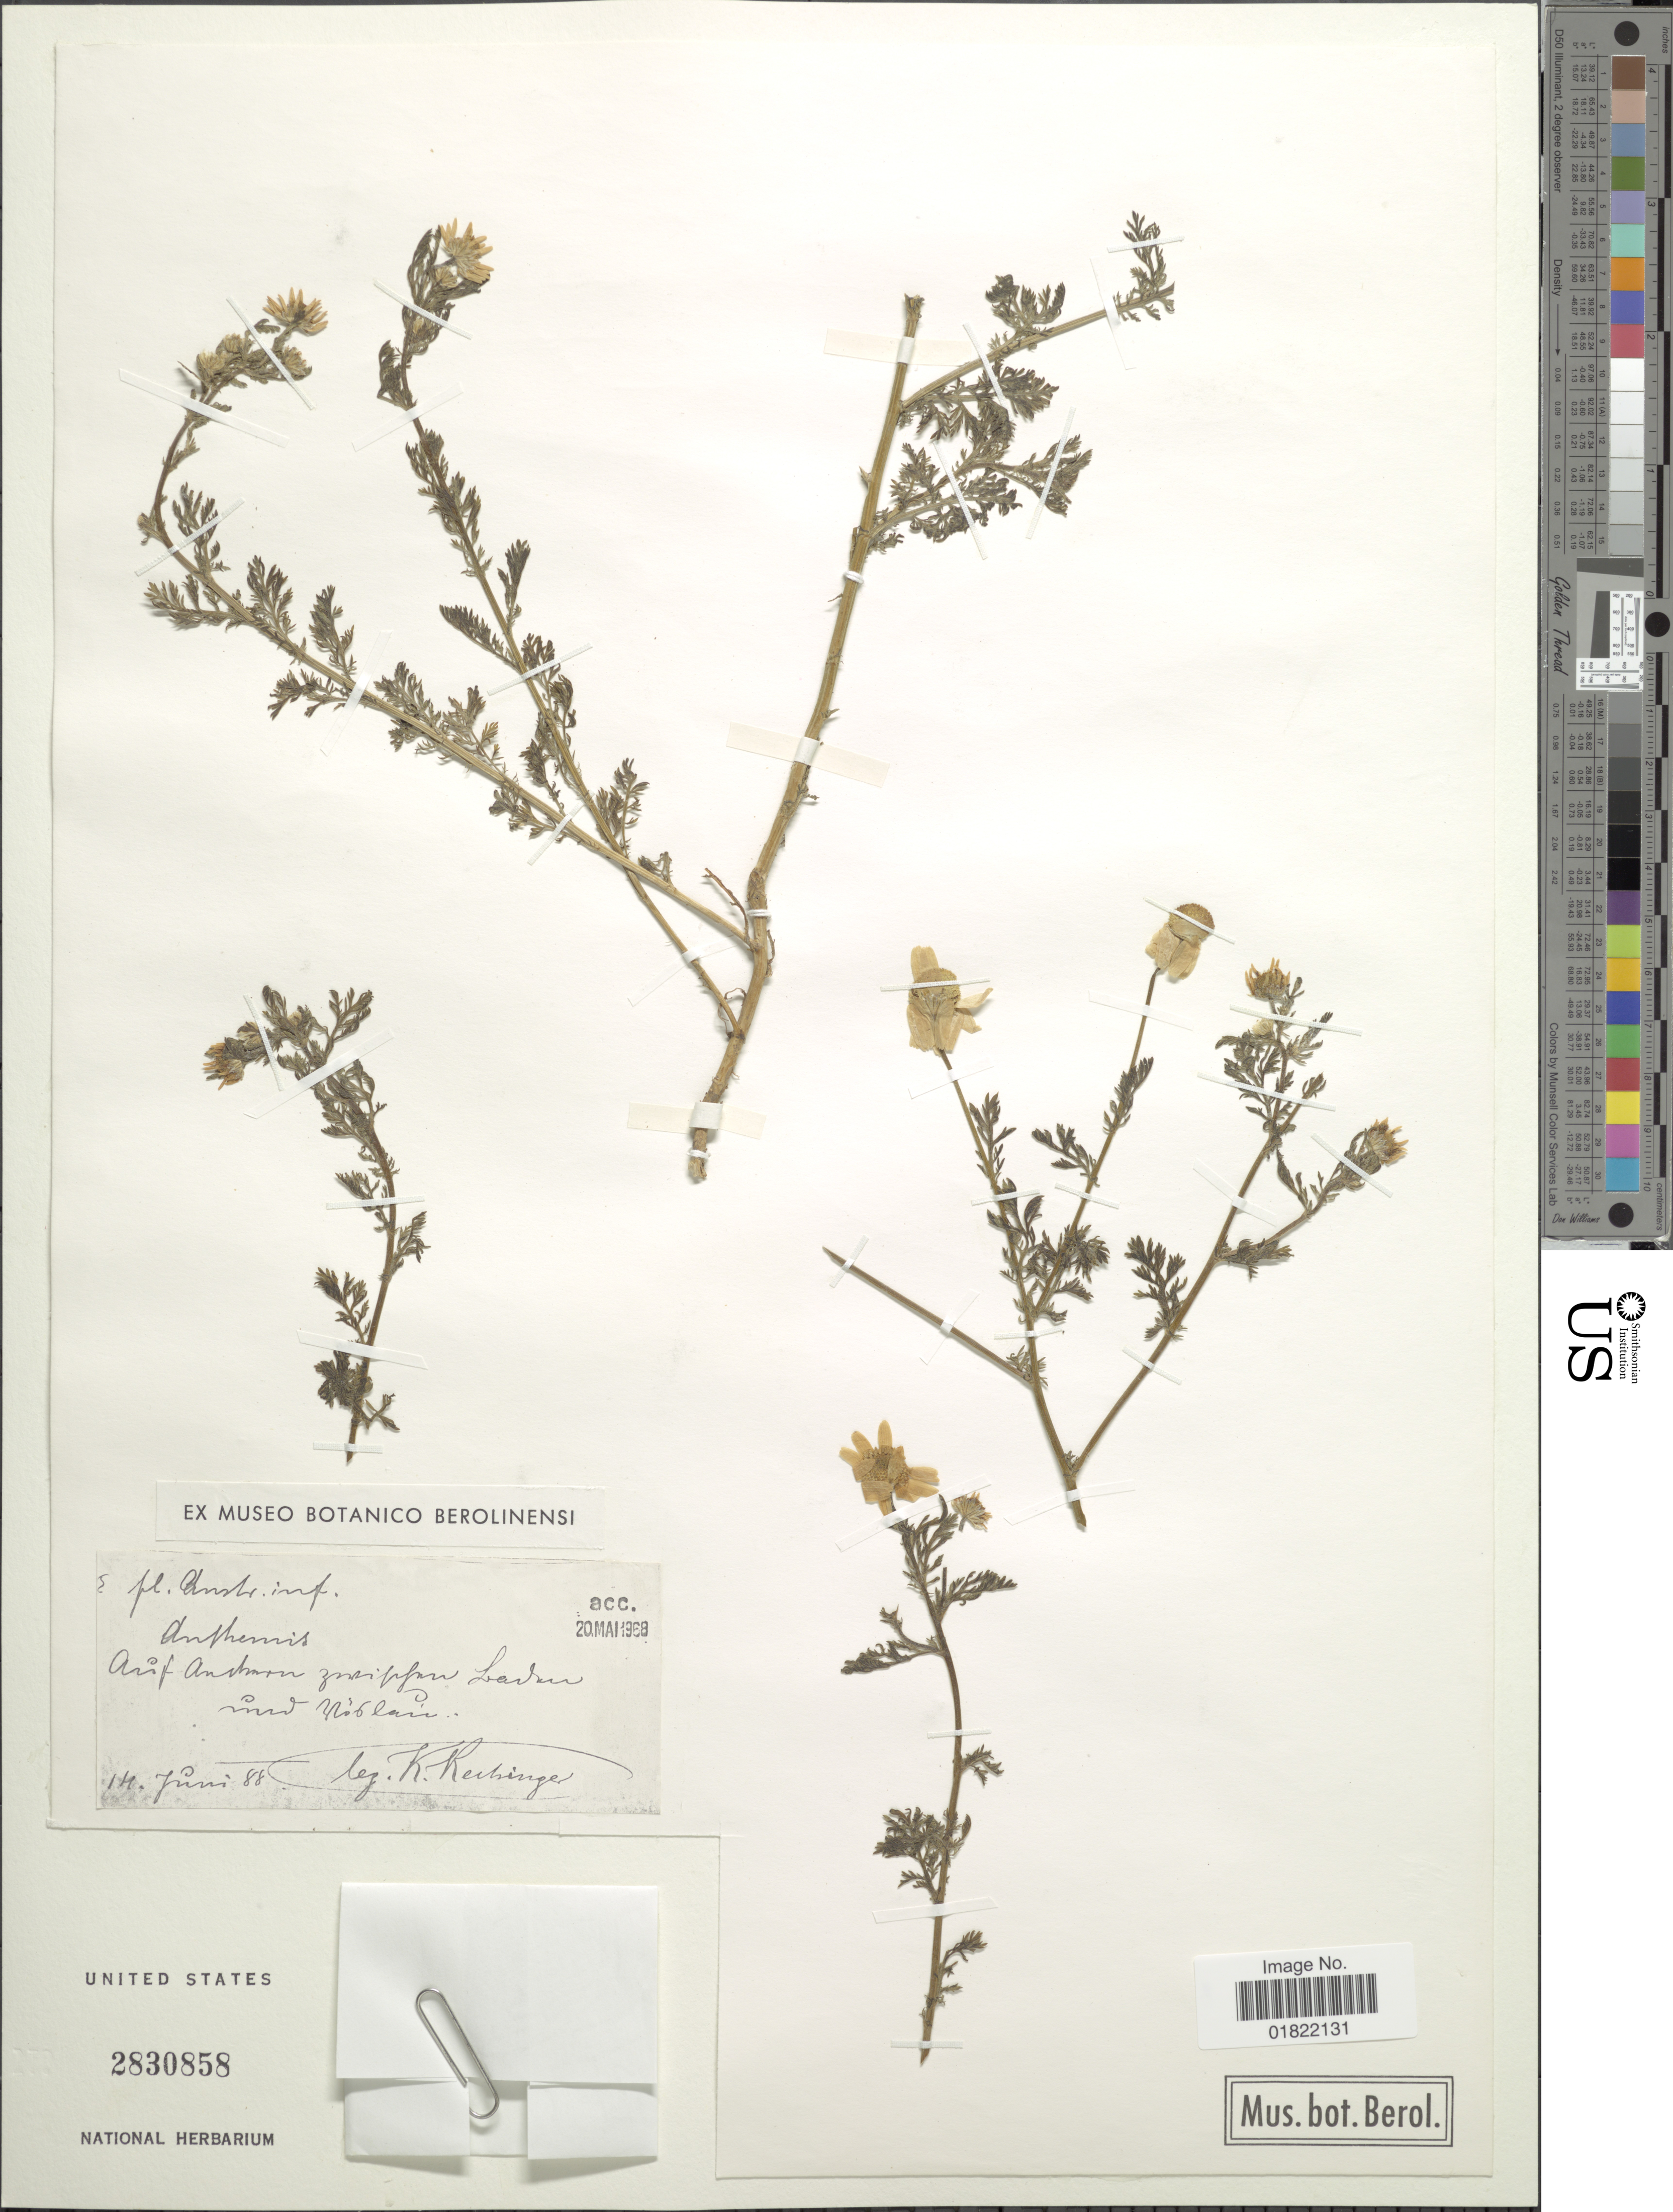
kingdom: Plantae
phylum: Tracheophyta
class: Magnoliopsida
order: Asterales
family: Asteraceae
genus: Anthemis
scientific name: Anthemis cotula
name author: L.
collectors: K. Rechinger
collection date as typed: Transcribed d/m/y: 14/6/88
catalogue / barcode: US 2830858